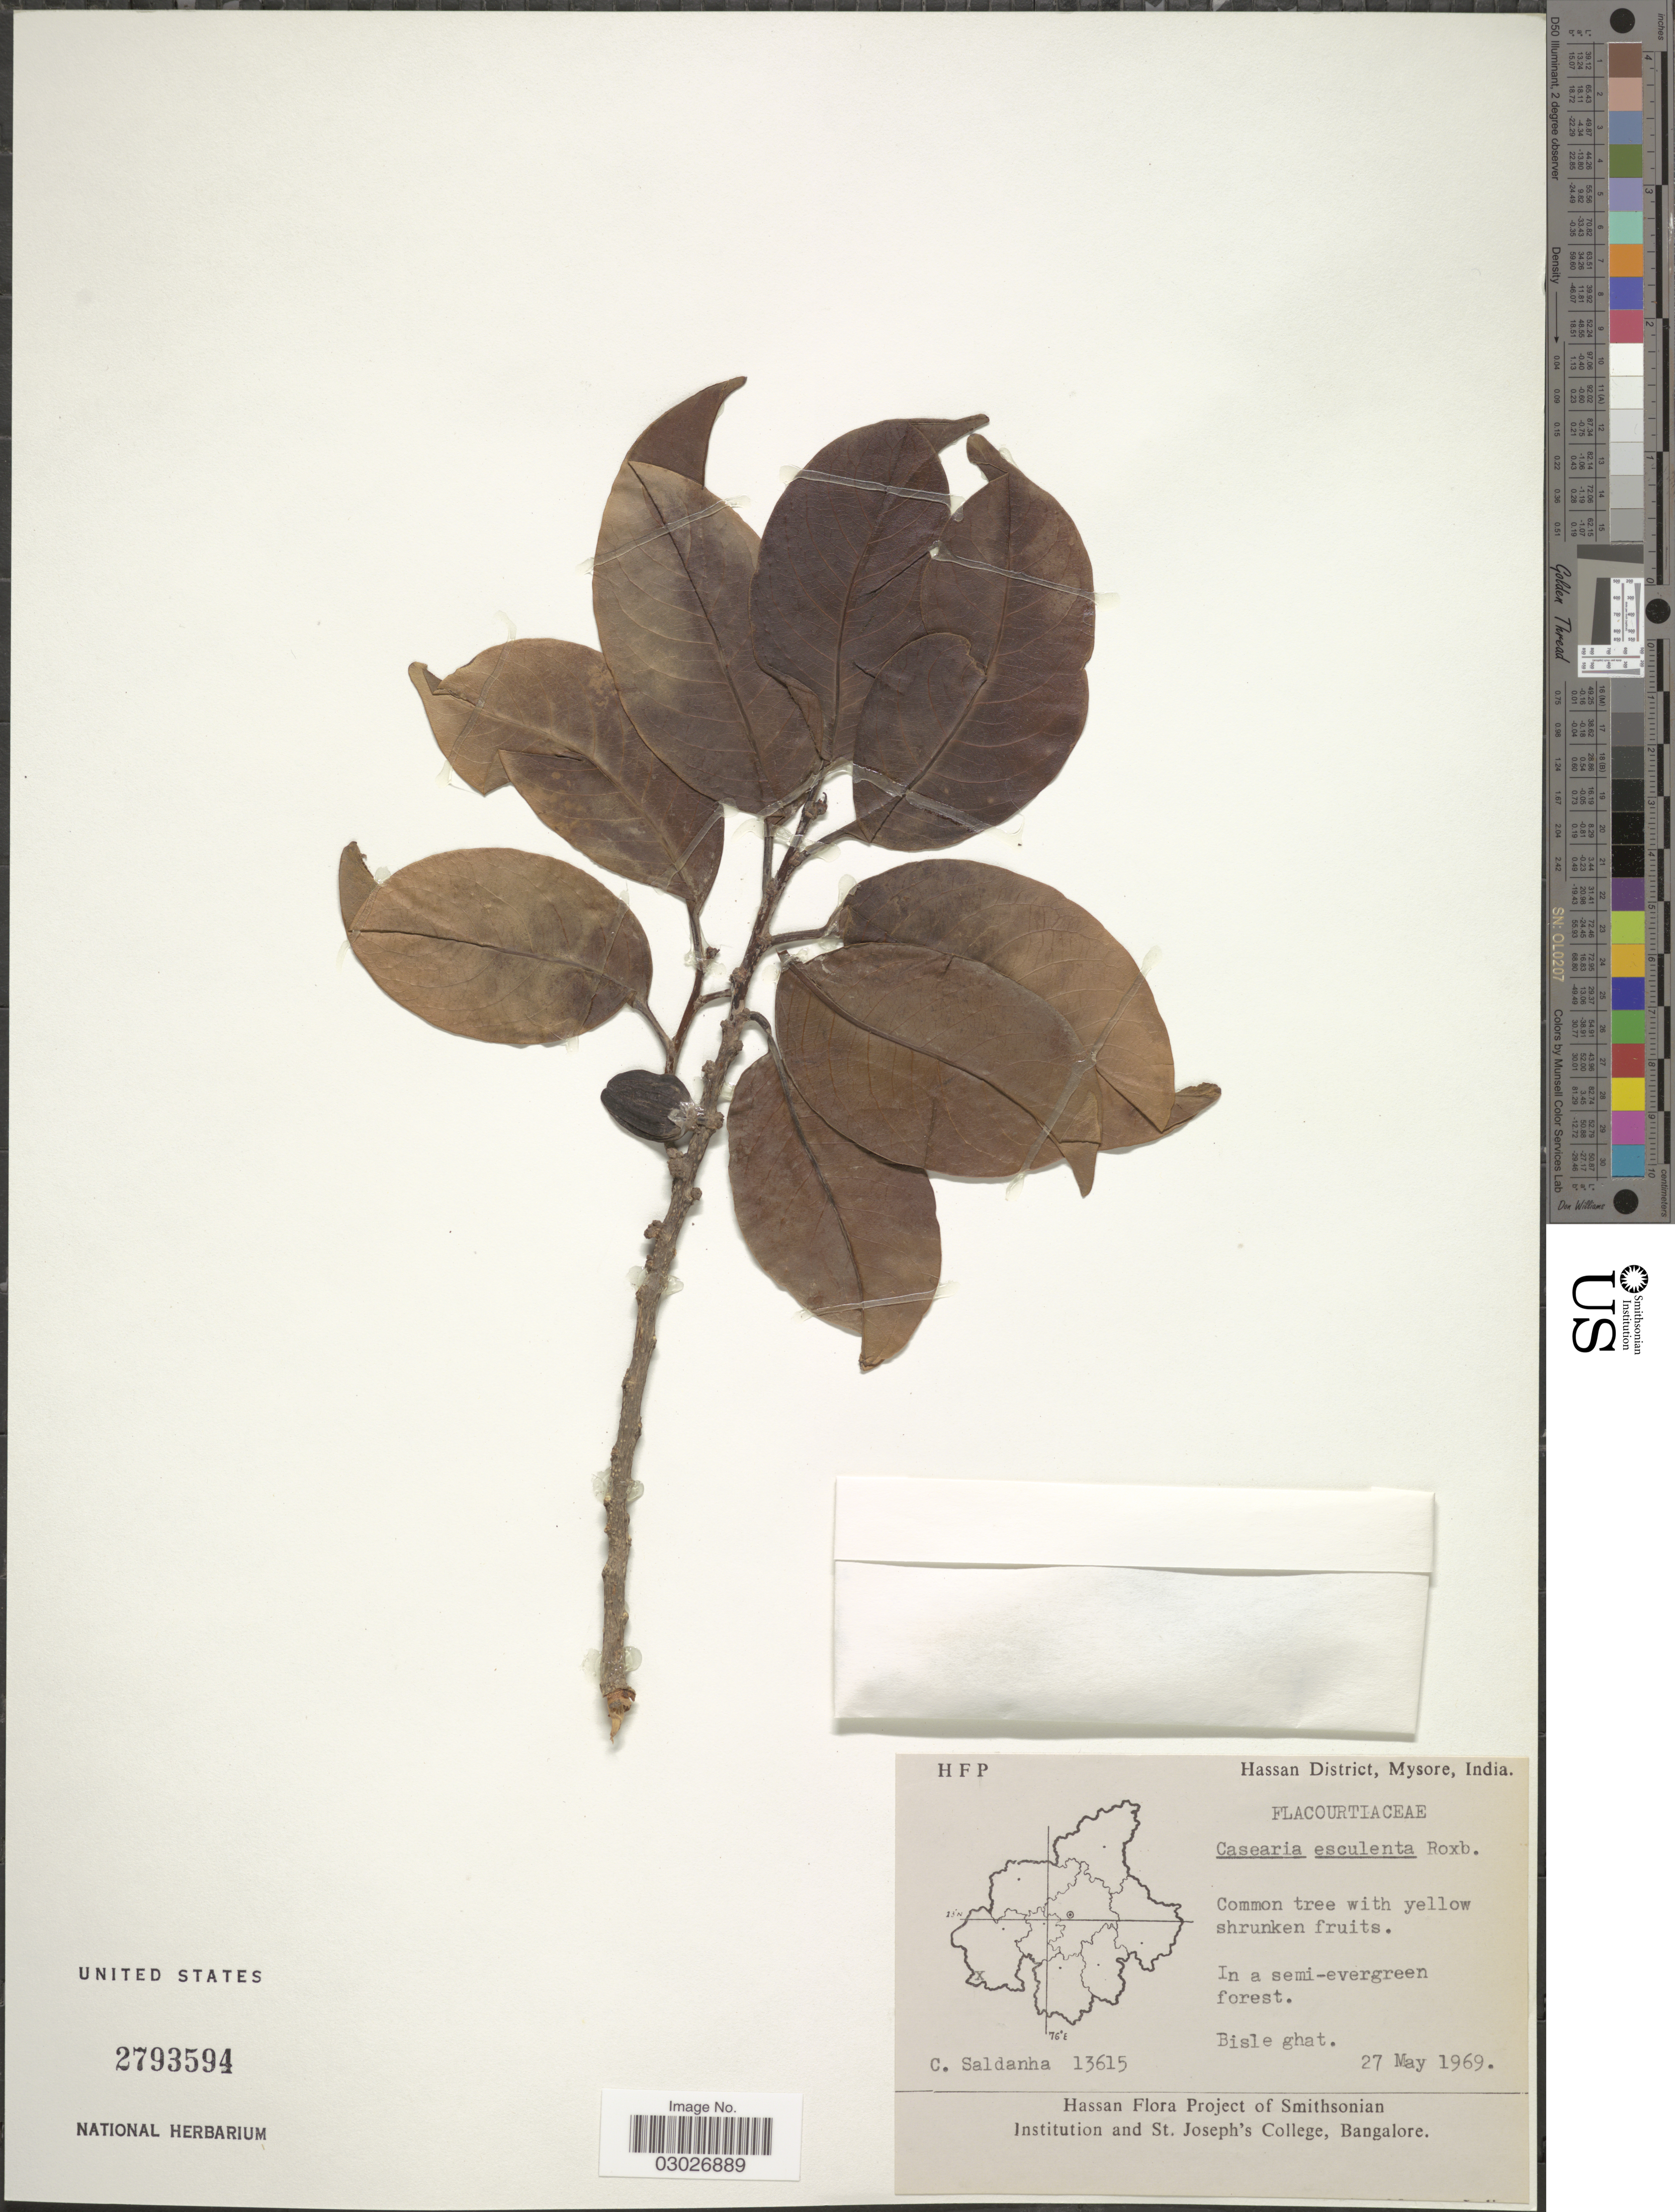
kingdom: Plantae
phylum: Tracheophyta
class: Magnoliopsida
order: Malpighiales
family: Salicaceae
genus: Casearia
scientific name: Casearia esculenta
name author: Roxb.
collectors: C. Saldanha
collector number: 13615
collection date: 1969-05-27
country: India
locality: Hassan District, Mysore. Bisle ghat.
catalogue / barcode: US 2793594